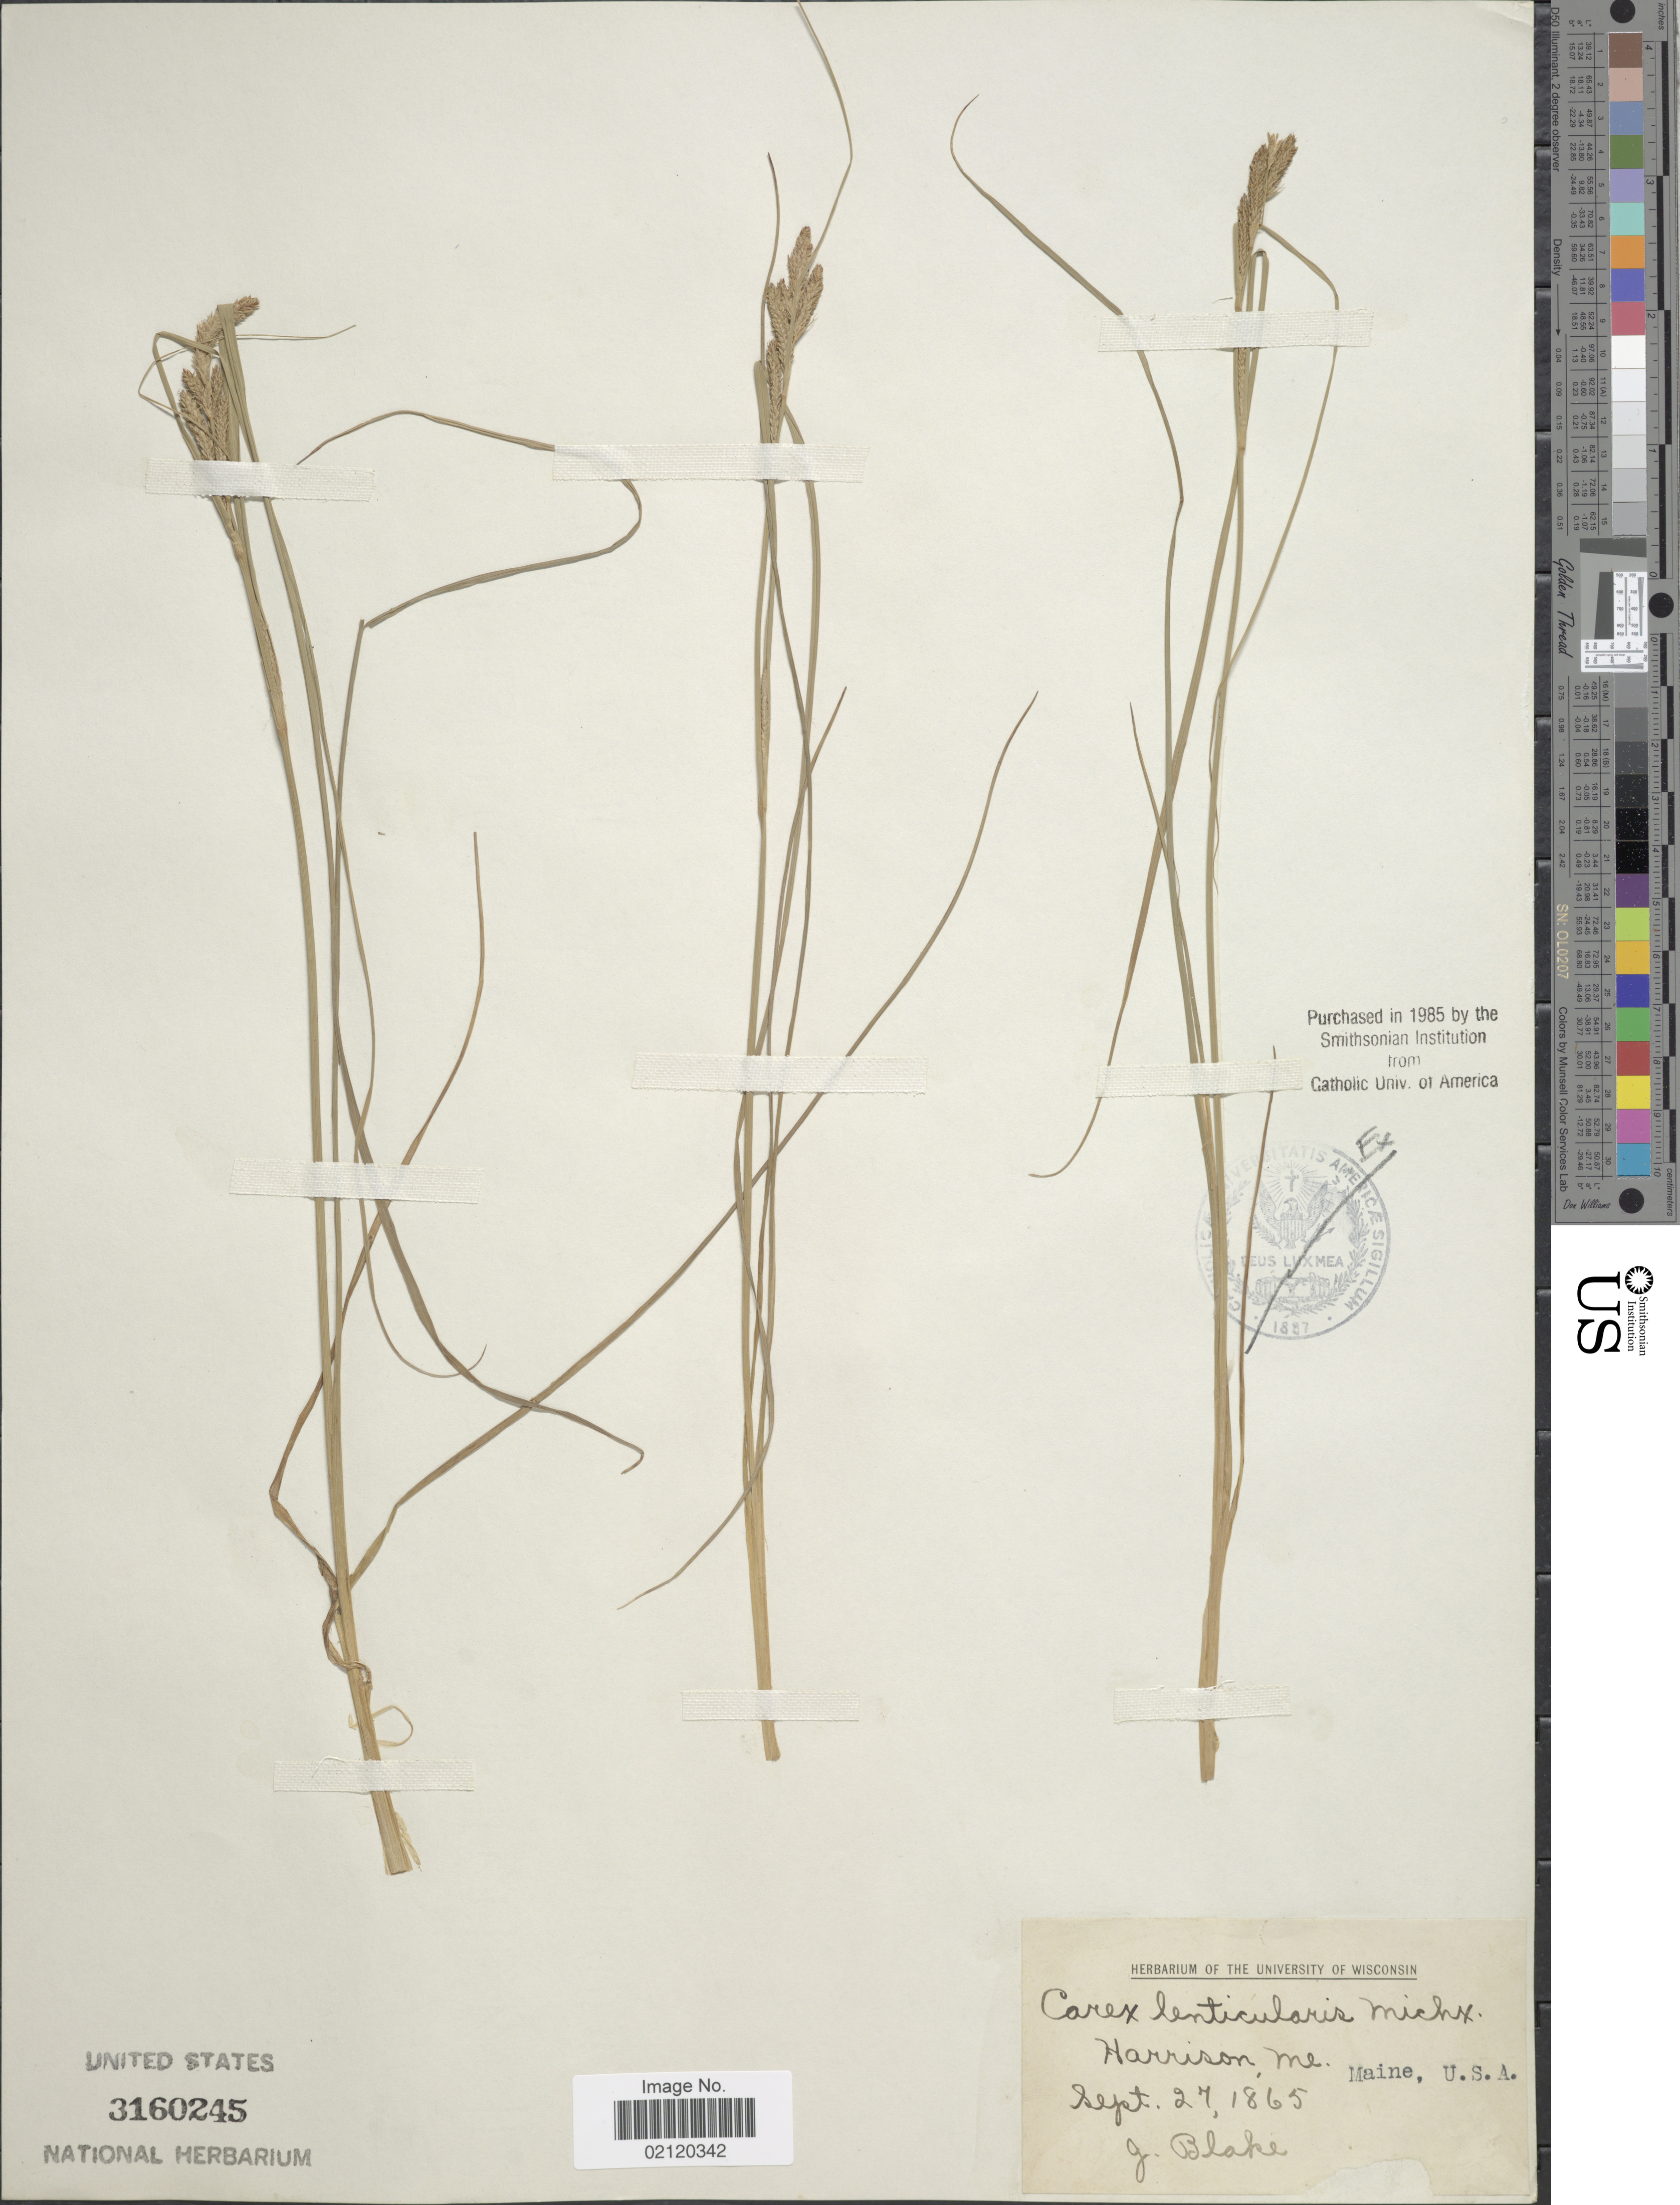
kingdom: Plantae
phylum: Tracheophyta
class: Liliopsida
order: Poales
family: Cyperaceae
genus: Carex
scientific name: Carex lenticularis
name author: Michx.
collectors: J. Blake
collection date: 1865-09-27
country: United States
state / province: Maine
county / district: Cumberland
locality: Harrison, Me.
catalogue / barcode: US 3160245